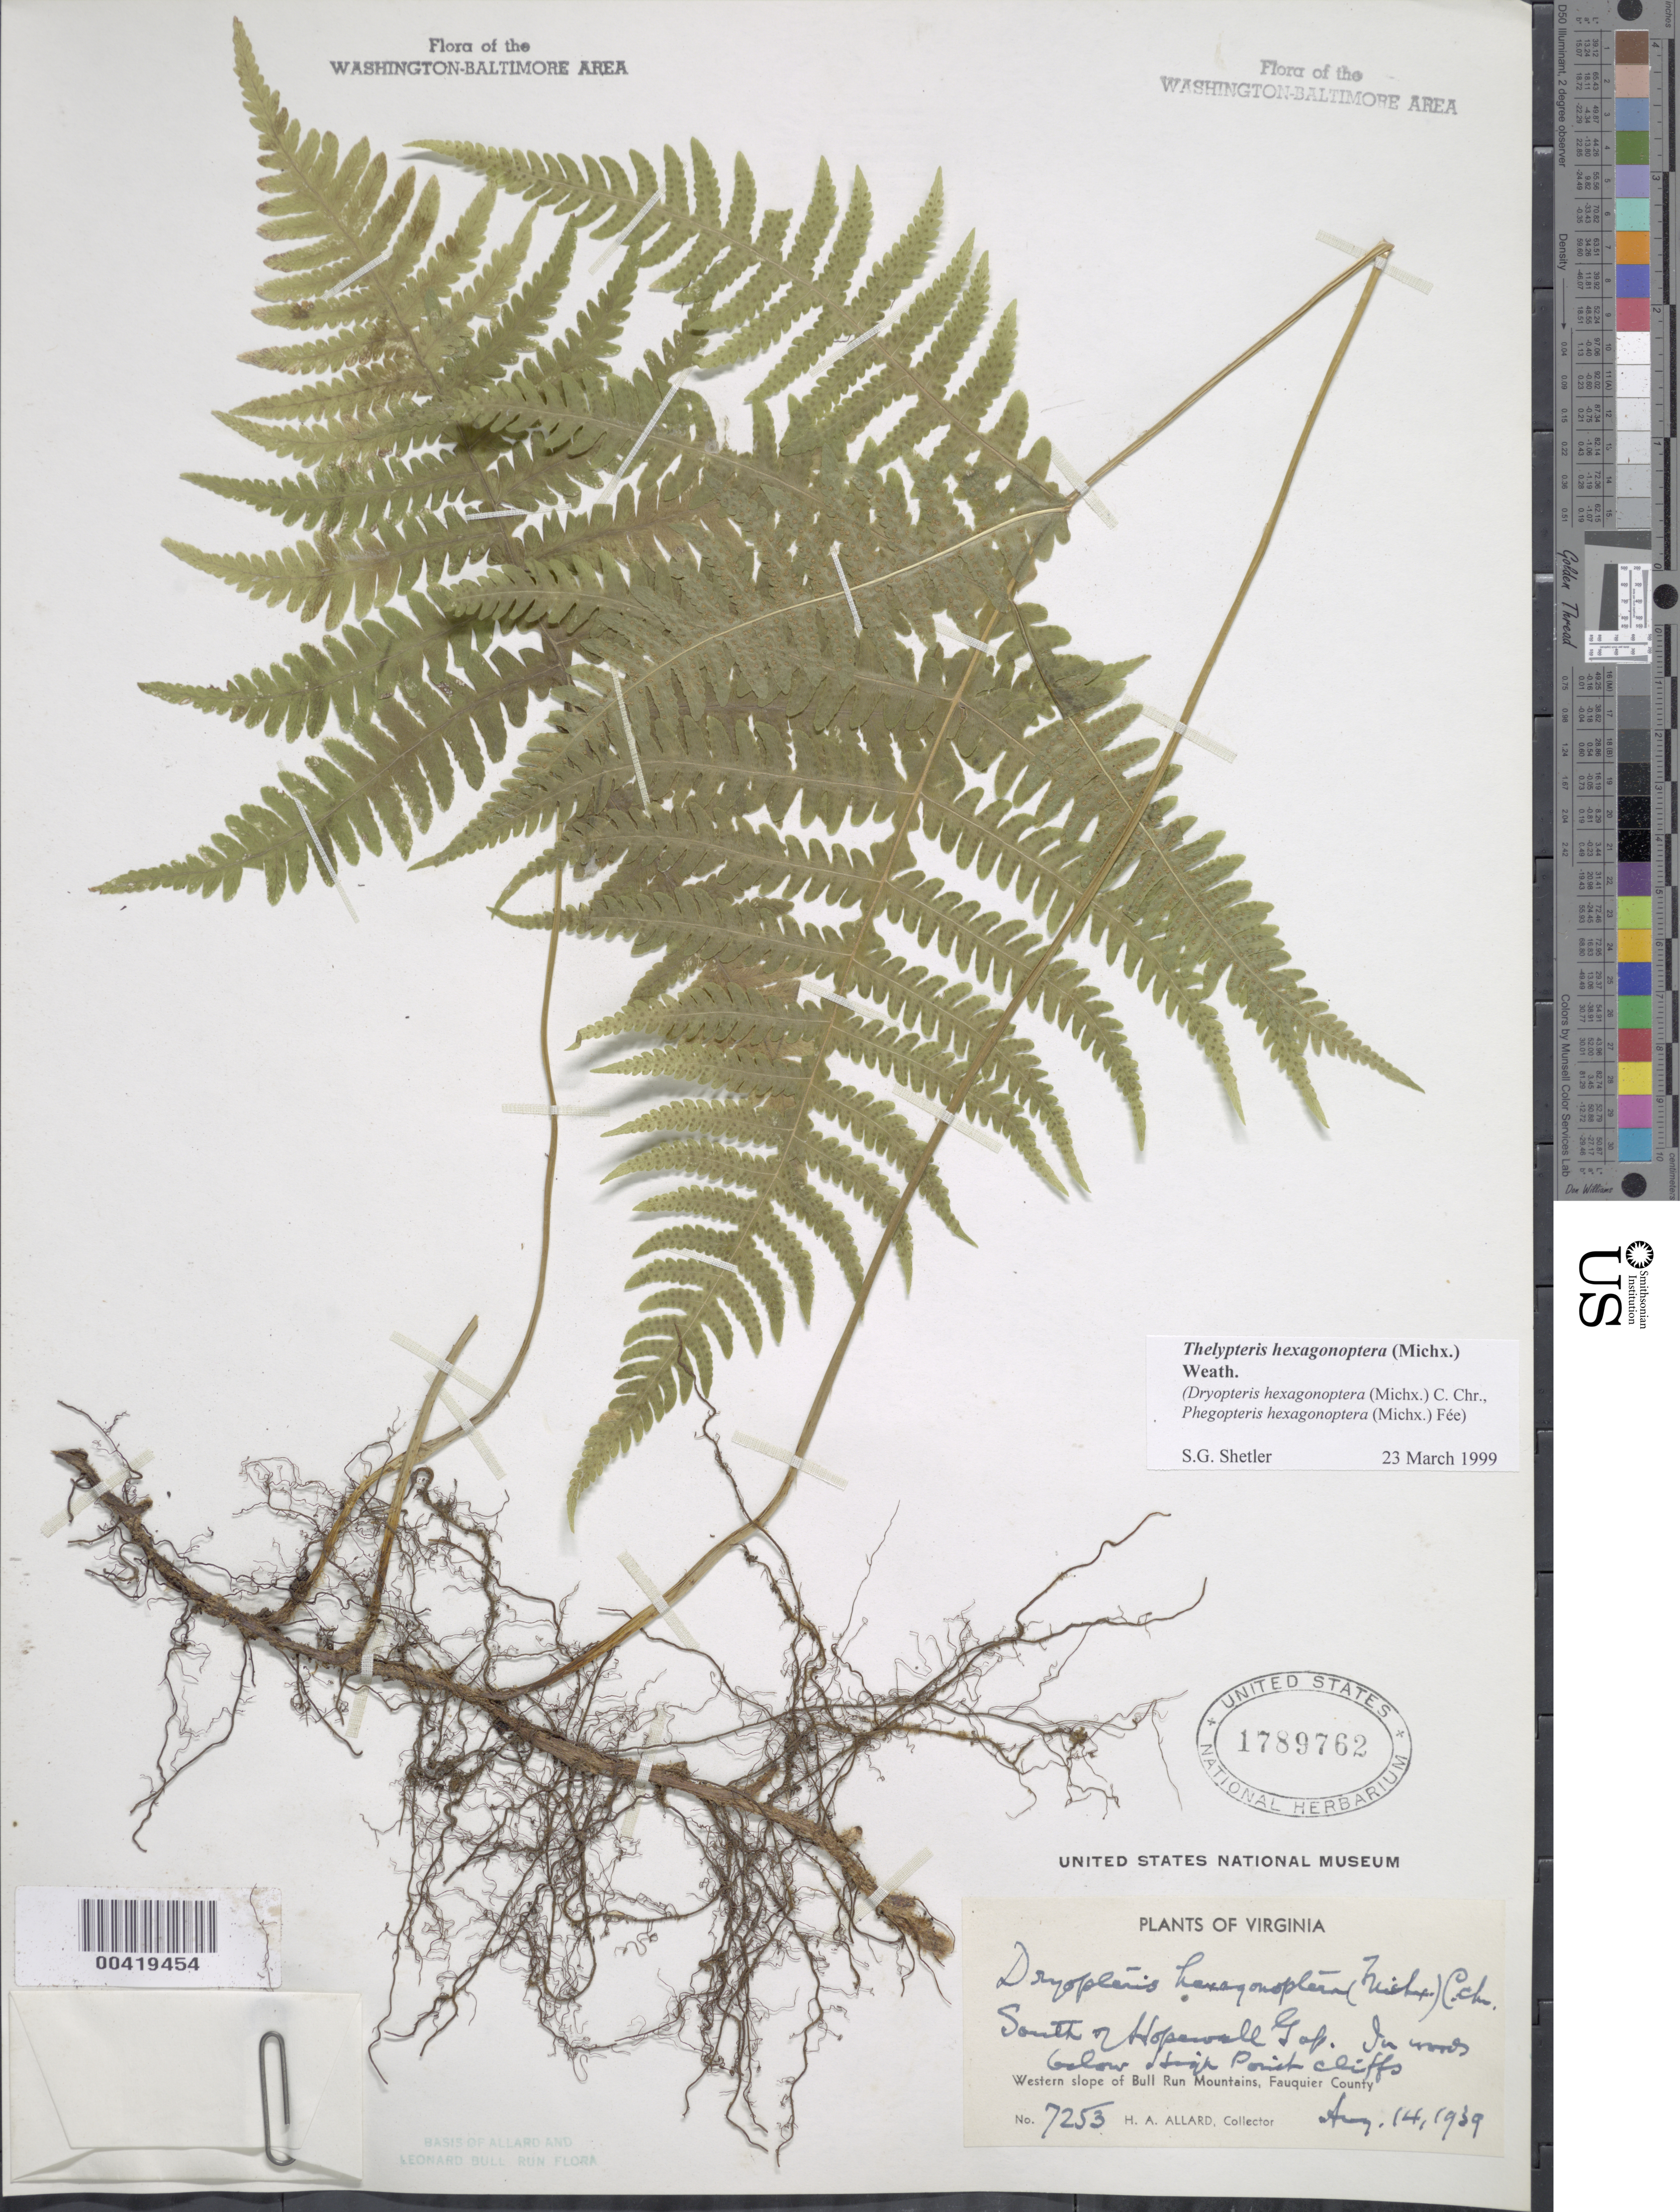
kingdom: Plantae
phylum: Tracheophyta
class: Polypodiopsida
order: Polypodiales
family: Thelypteridaceae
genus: Phegopteris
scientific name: Phegopteris hexagonoptera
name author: (Michx.) Fée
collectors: H. A. Allard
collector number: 7253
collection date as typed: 14 Aug 1939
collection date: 1939-08-14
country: United States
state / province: Virginia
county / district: Fauquier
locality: South of Hopewell Gap Bull Run Mts.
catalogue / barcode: US 1789762